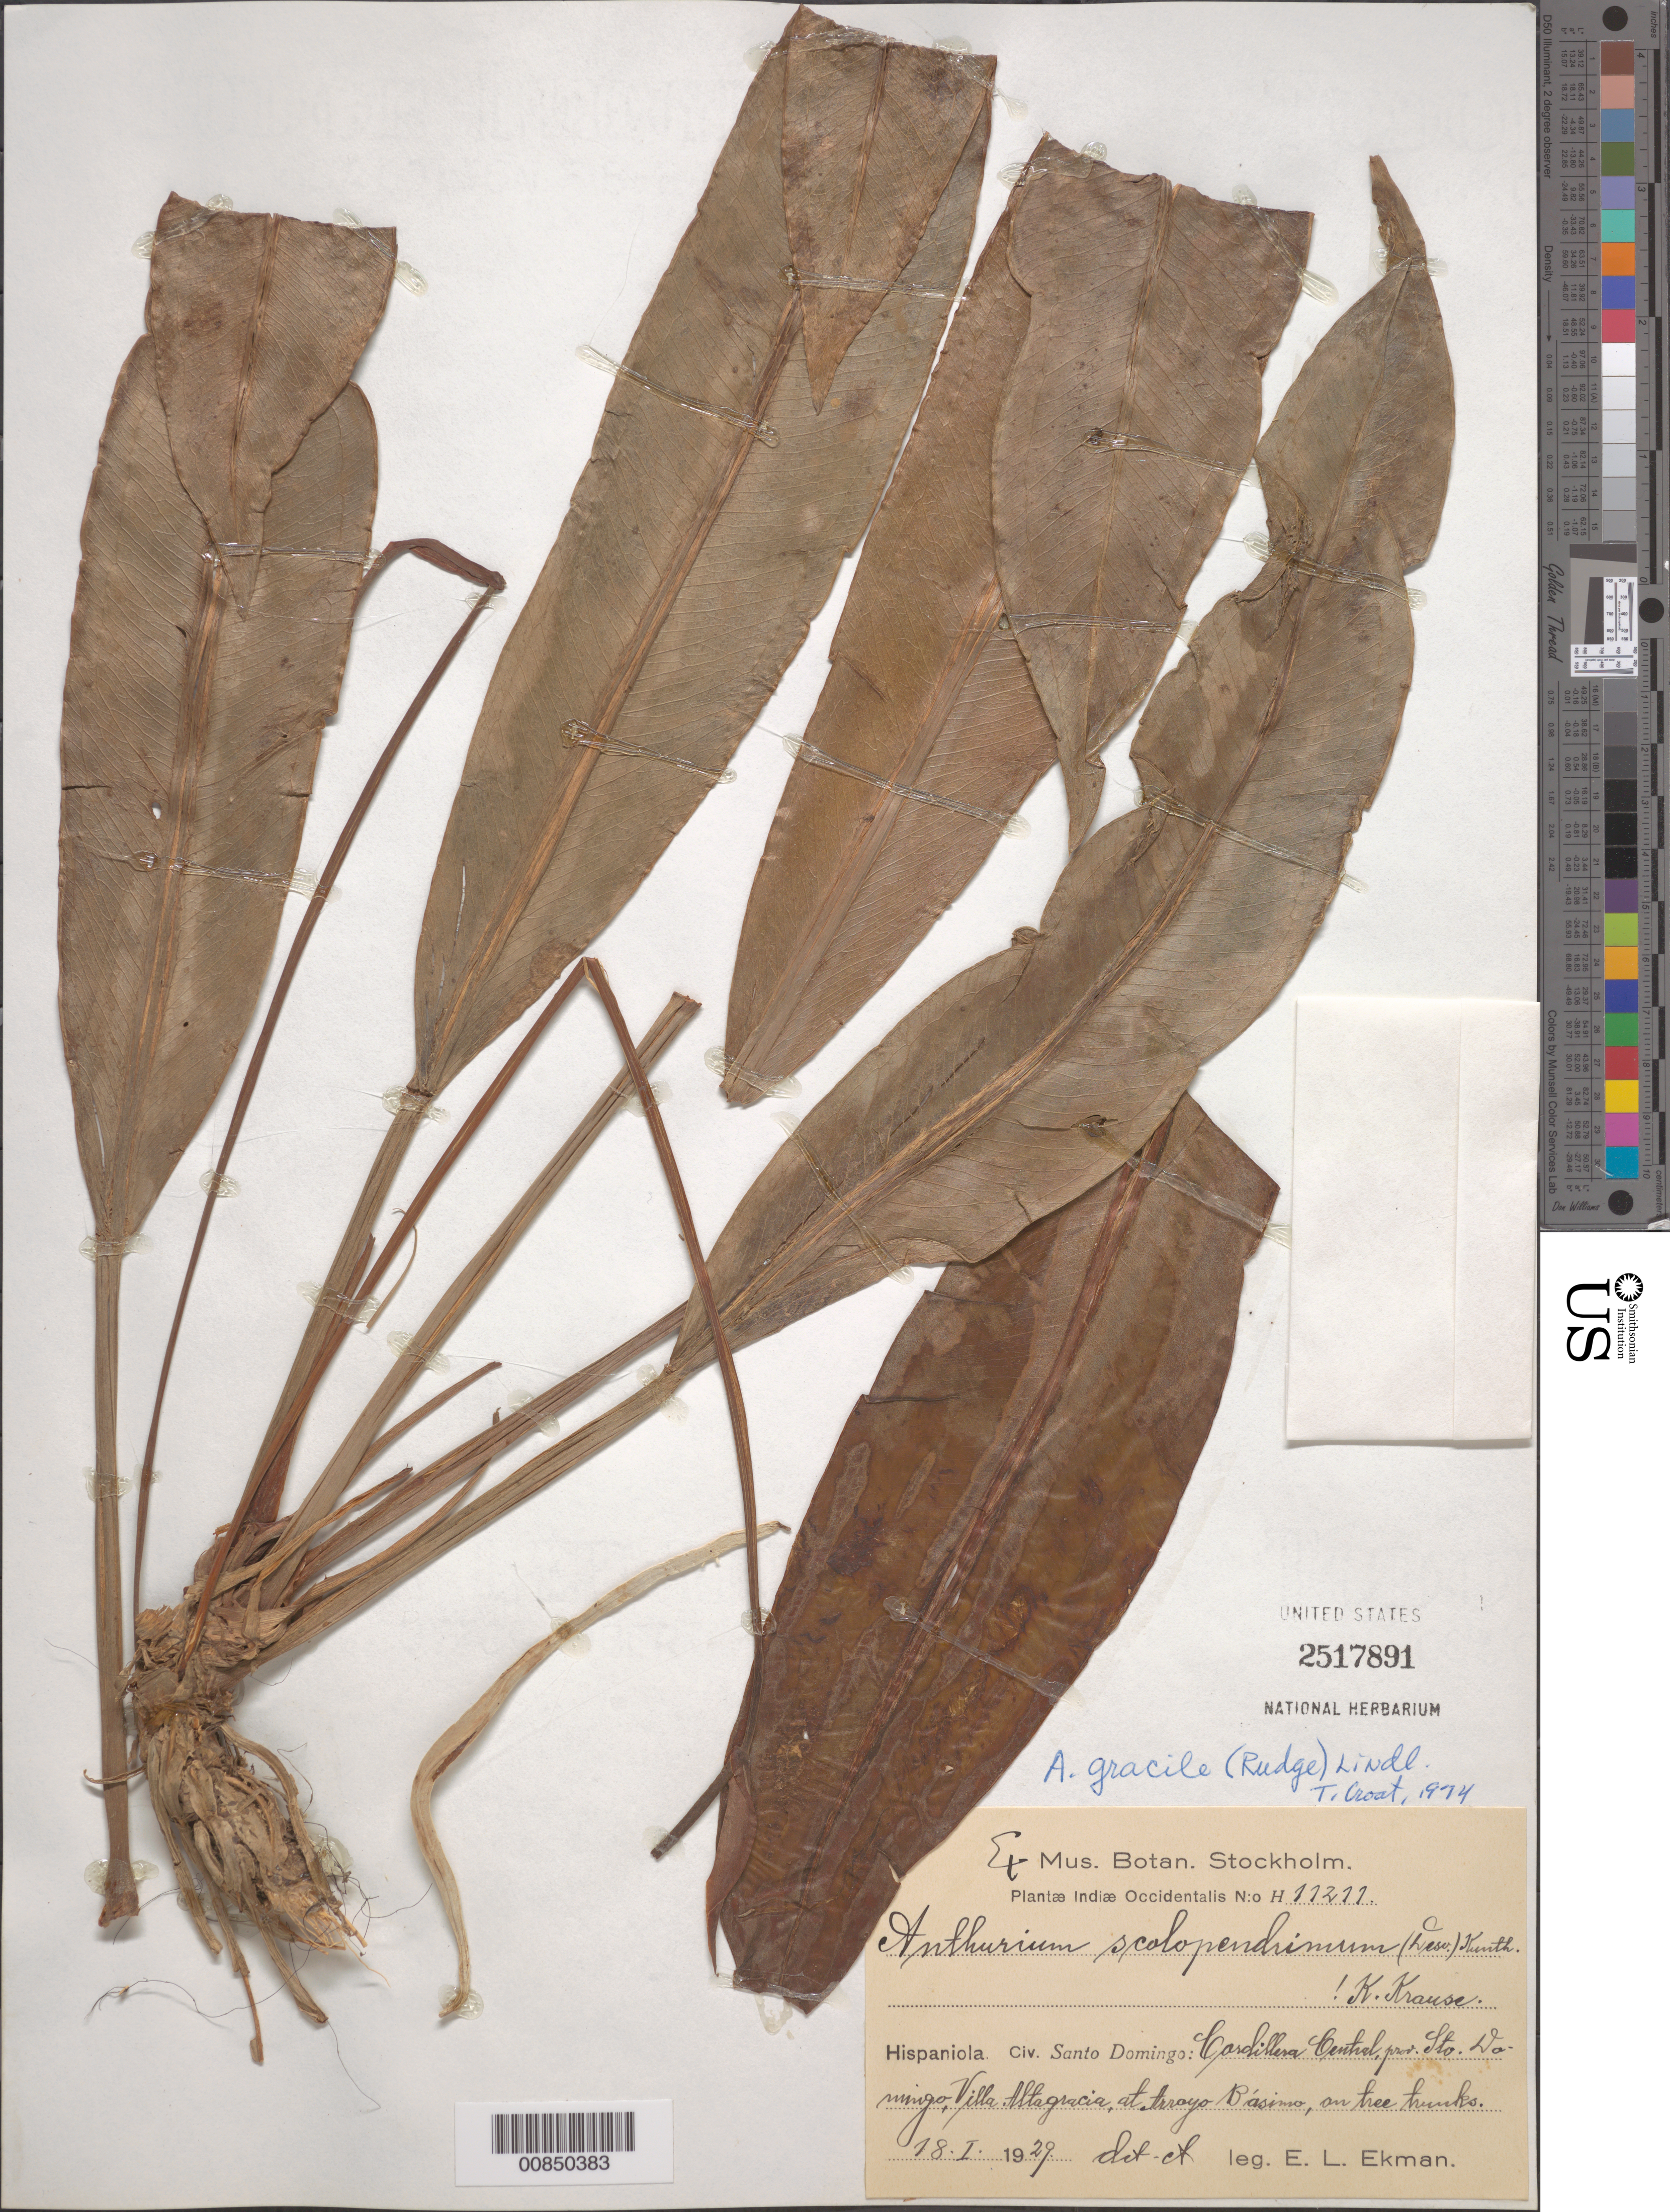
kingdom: Plantae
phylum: Tracheophyta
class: Liliopsida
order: Alismatales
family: Araceae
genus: Anthurium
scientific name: Anthurium gracile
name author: (Rudge) Schott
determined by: Croat, Thomas B., Missouri Botanical Garden (MO)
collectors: E. L. Ekman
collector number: H 11211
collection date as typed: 18 Jan 1929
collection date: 1929-01-18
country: Dominican Republic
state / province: Distrito Nacional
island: Hispaniola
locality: Cordillera Central, Villa Altagracia, at Arroyo Básimao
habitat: On tree trunks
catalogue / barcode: US 2517891